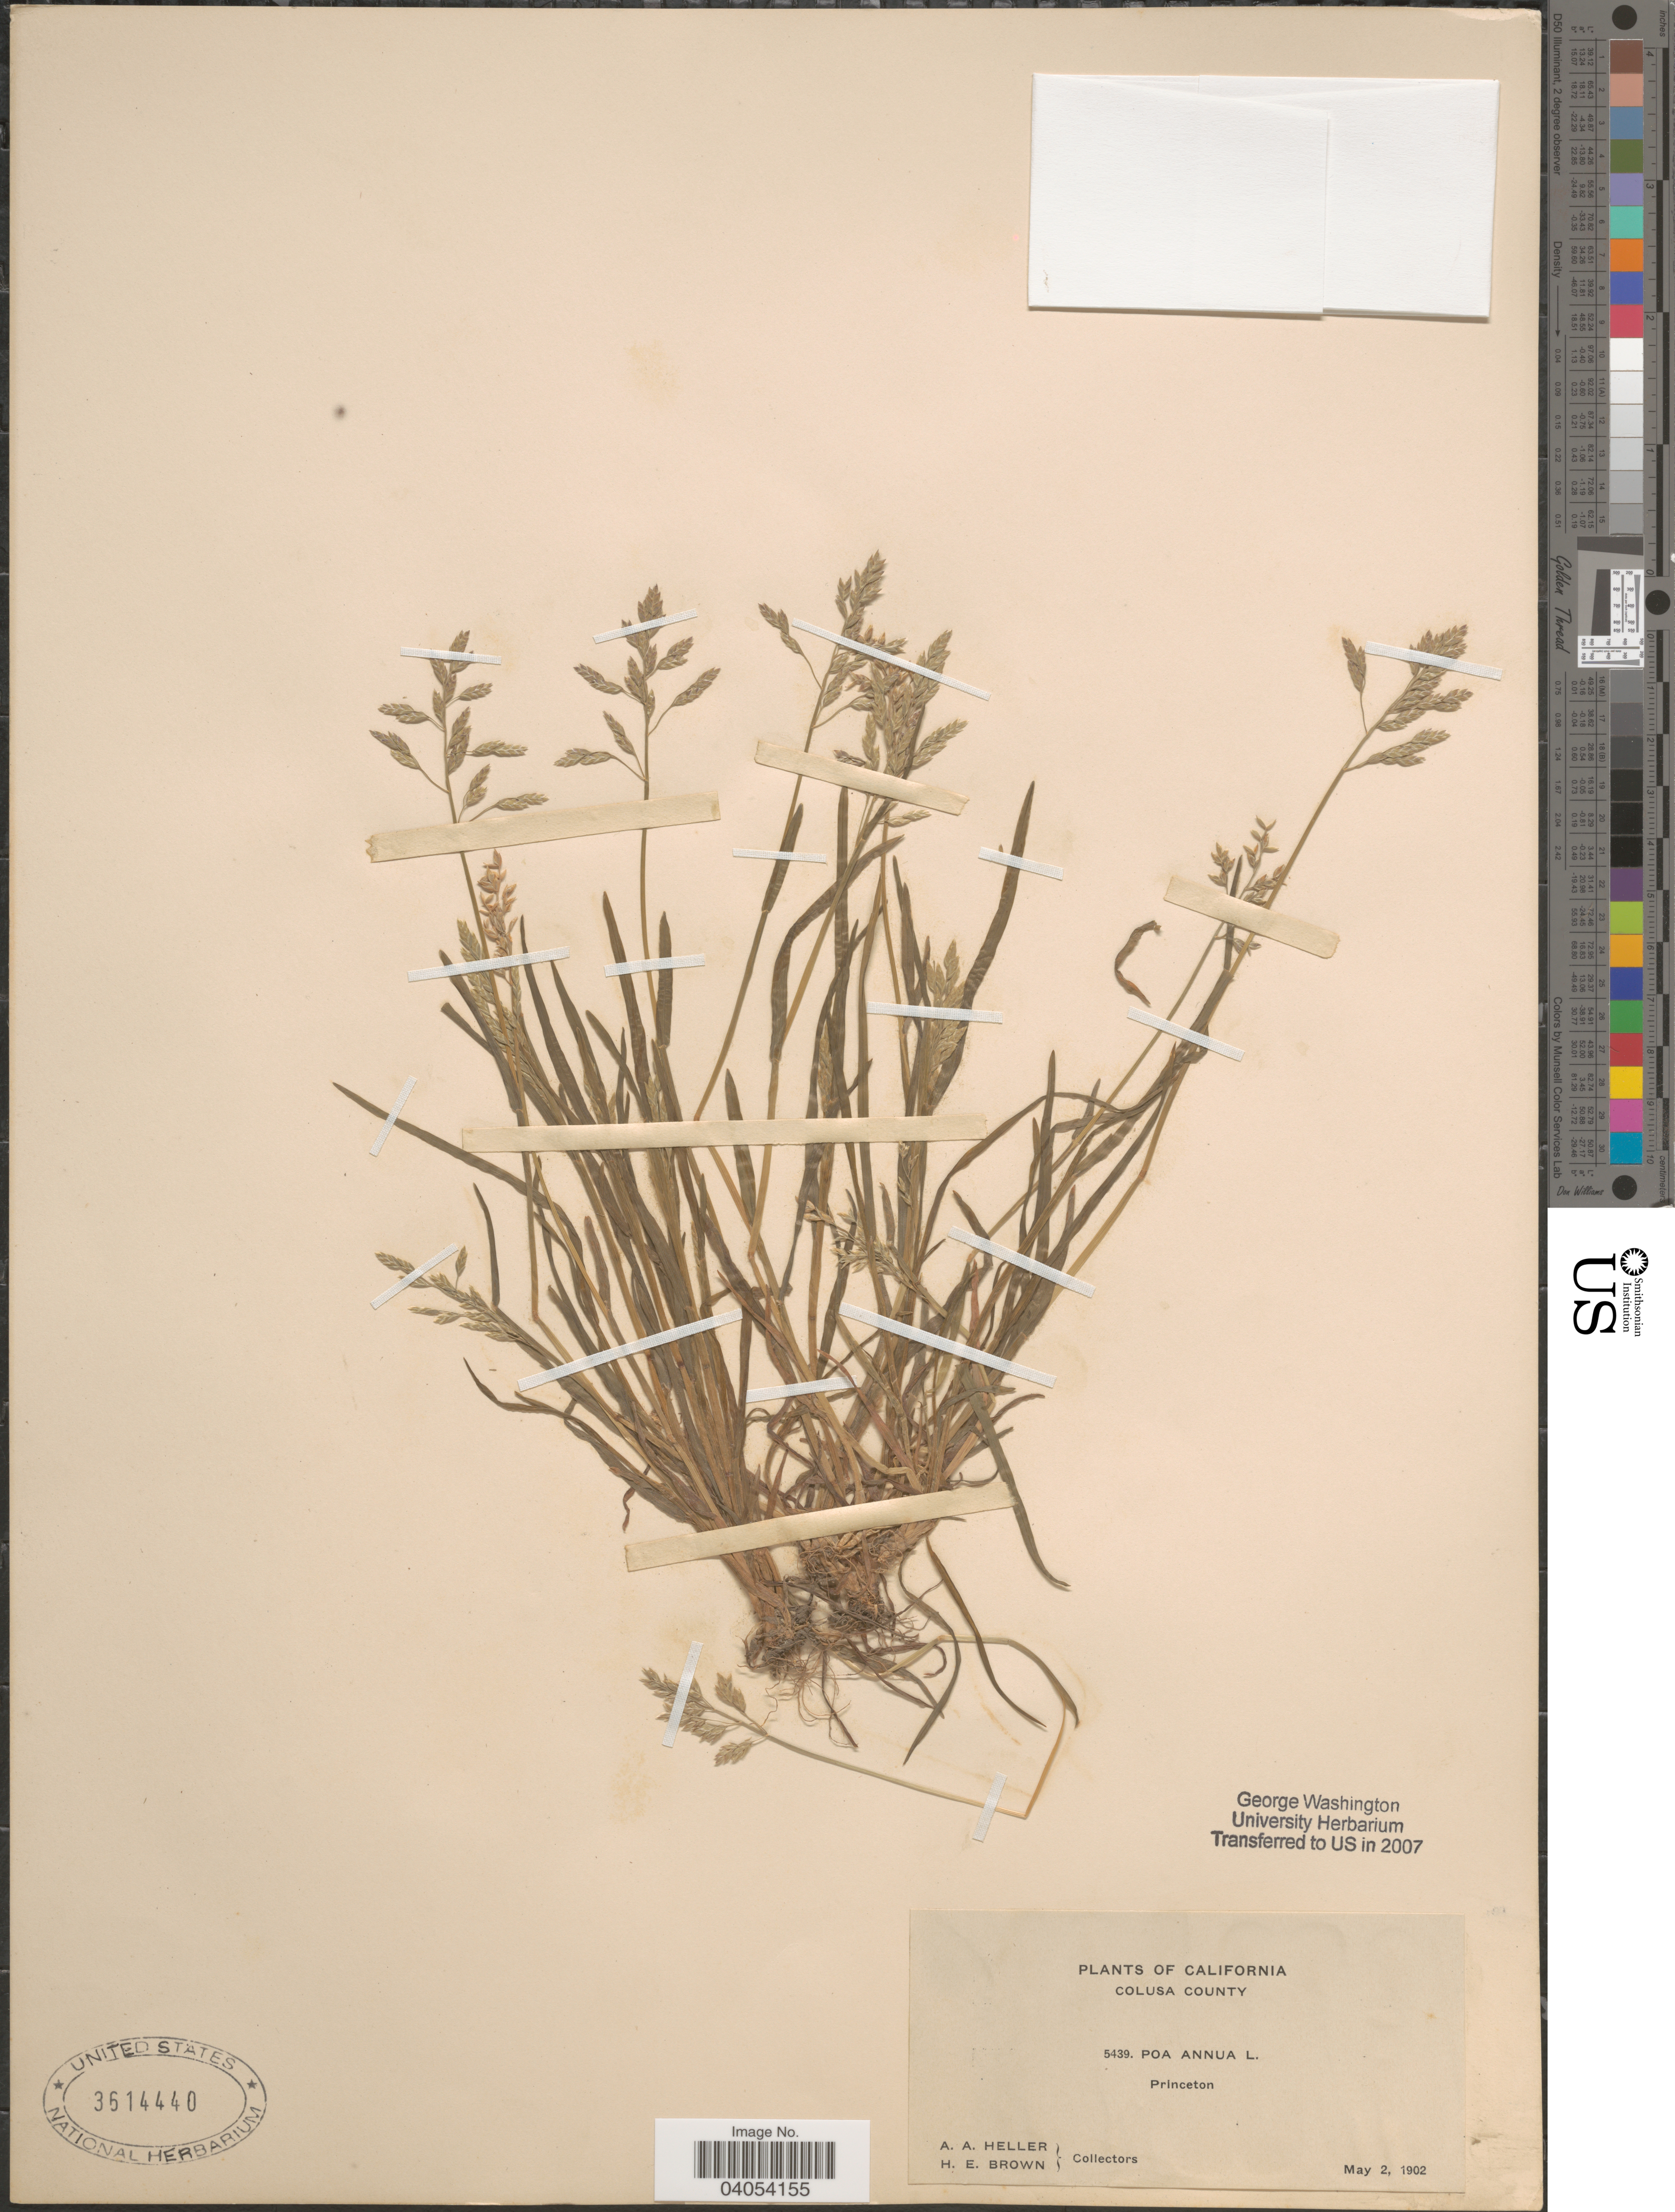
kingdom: Plantae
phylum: Tracheophyta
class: Liliopsida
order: Poales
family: Poaceae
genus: Poa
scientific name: Poa annua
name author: L.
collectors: A. A. Heller & H. E. Brown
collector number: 5439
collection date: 1902-05-02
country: United States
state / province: California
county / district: Colusa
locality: Colusa County. Princeton.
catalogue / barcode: US 3614440